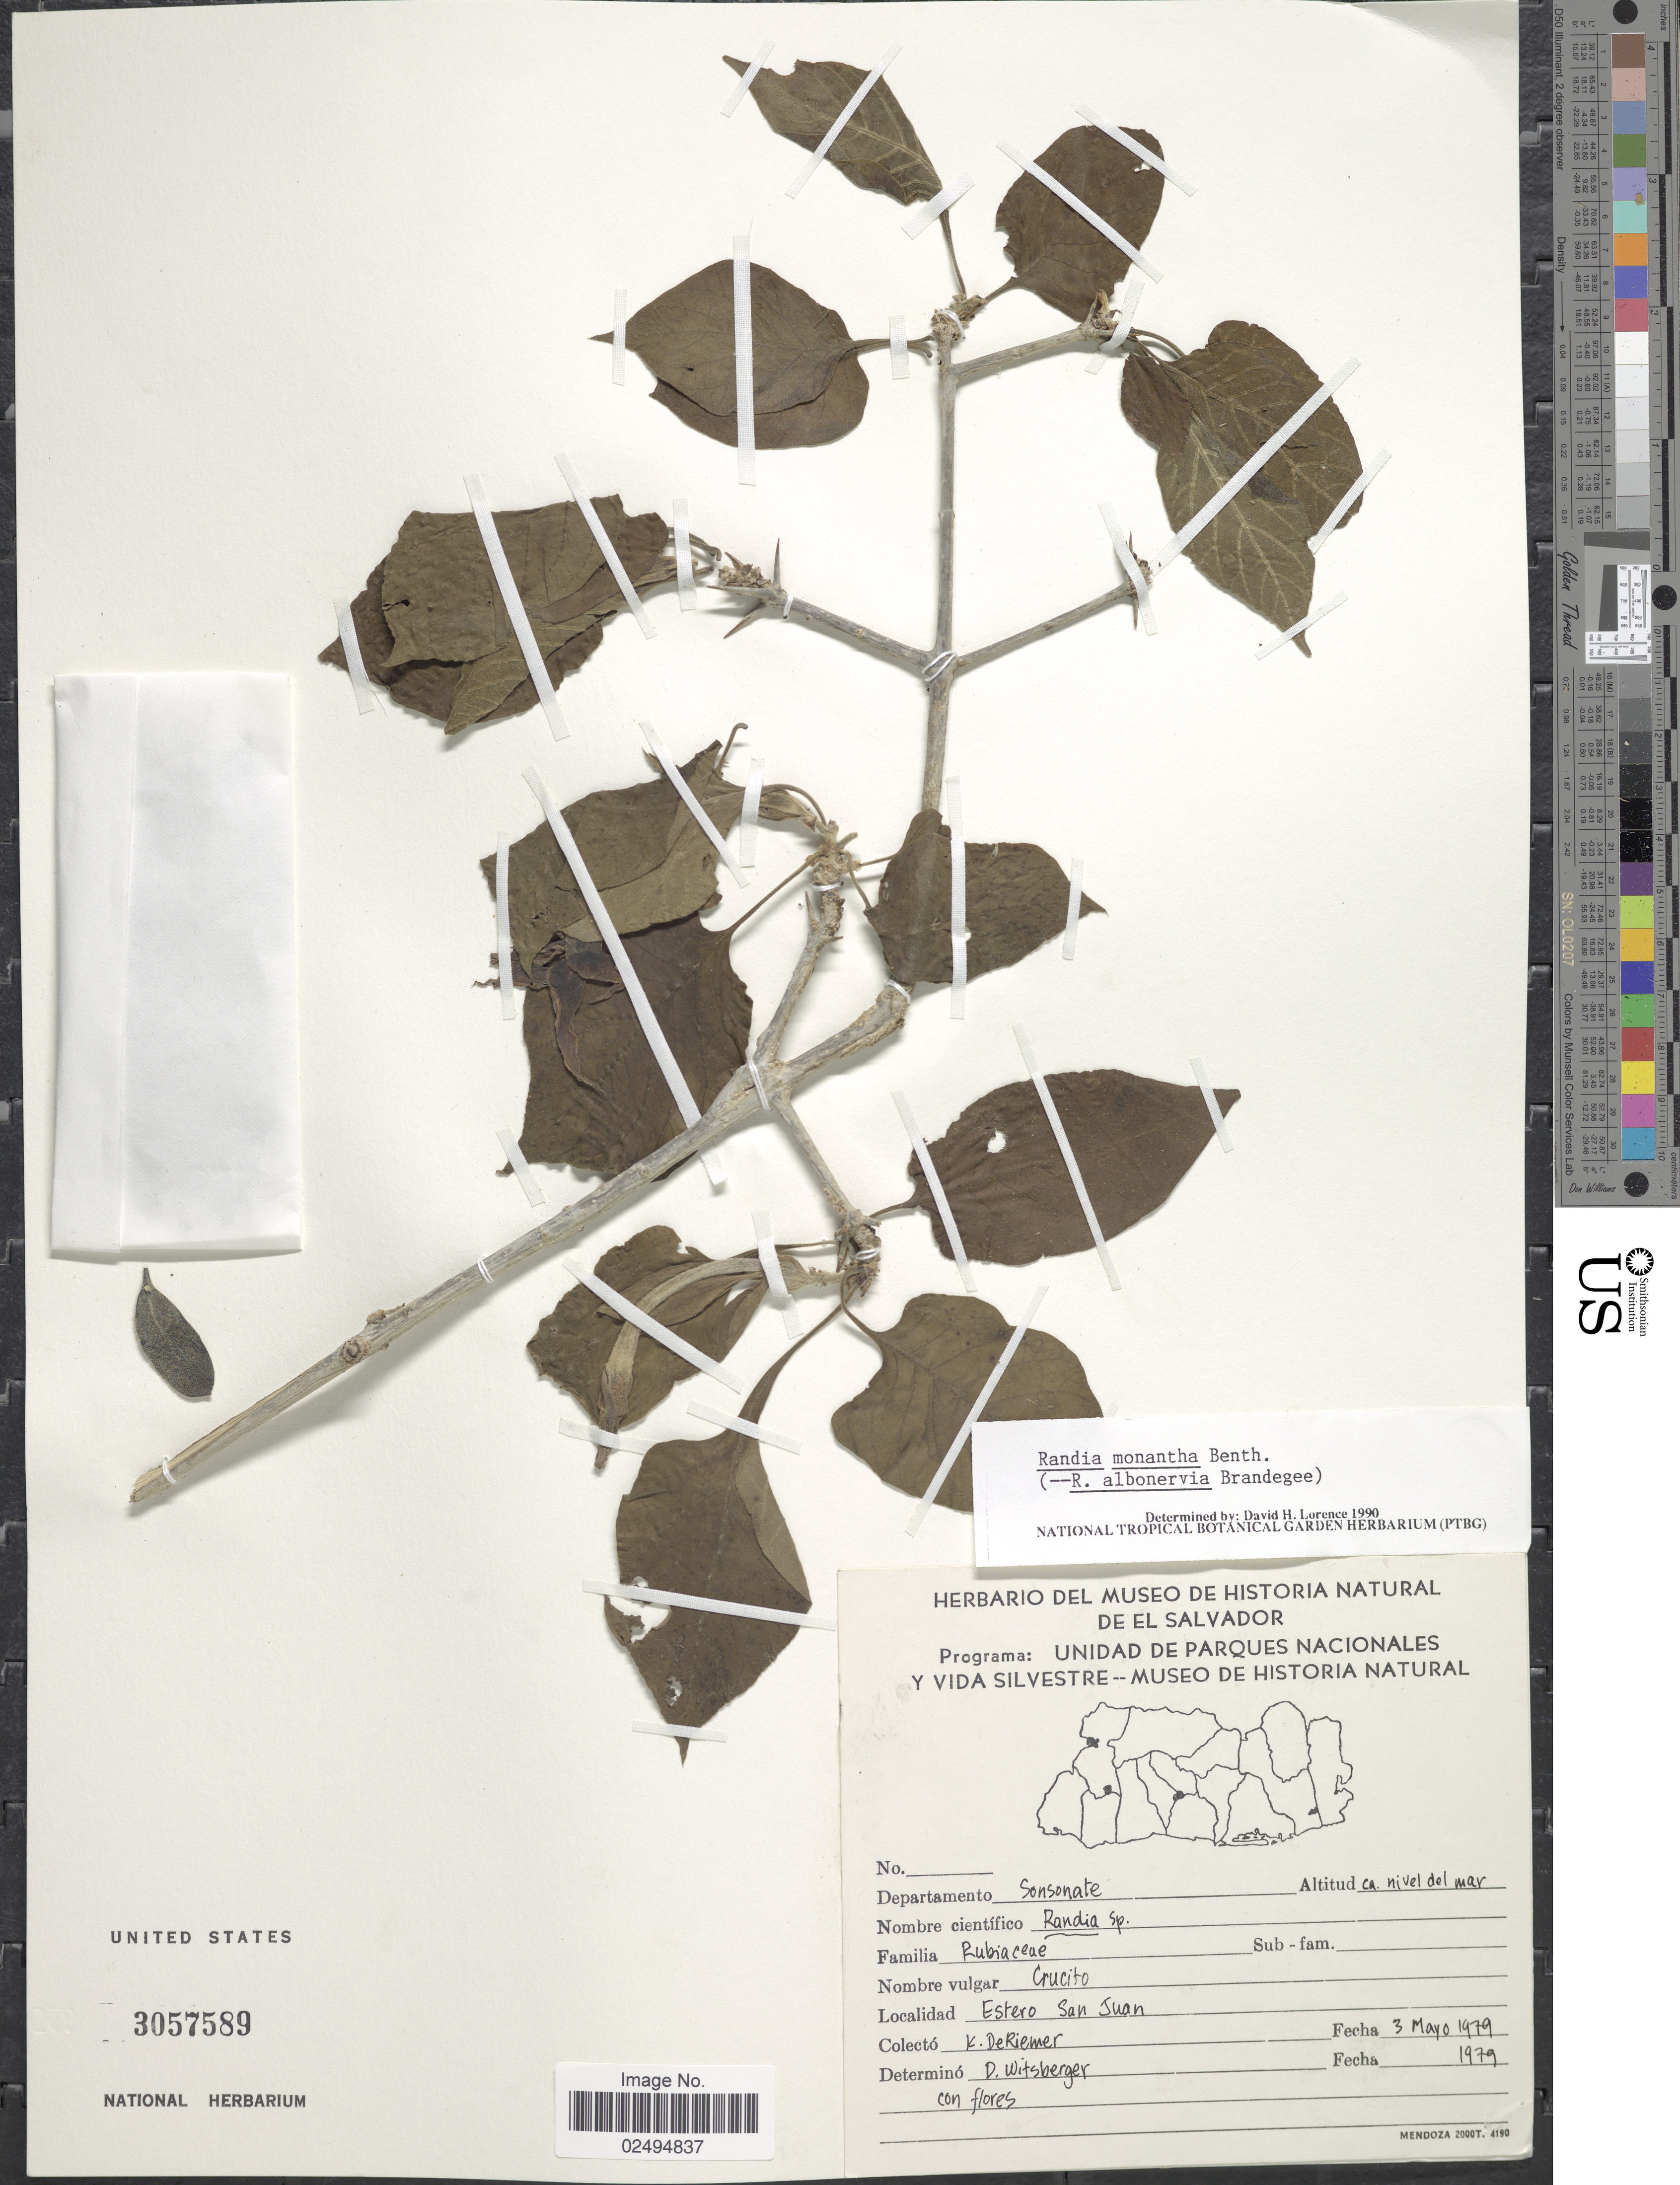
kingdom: Plantae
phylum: Tracheophyta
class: Magnoliopsida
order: Gentianales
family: Rubiaceae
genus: Randia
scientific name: Randia monantha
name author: Benth.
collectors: K. DeRiemer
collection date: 1979-05-03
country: El Salvador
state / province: Sonsonate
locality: Estero San Juan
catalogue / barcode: US 3057589